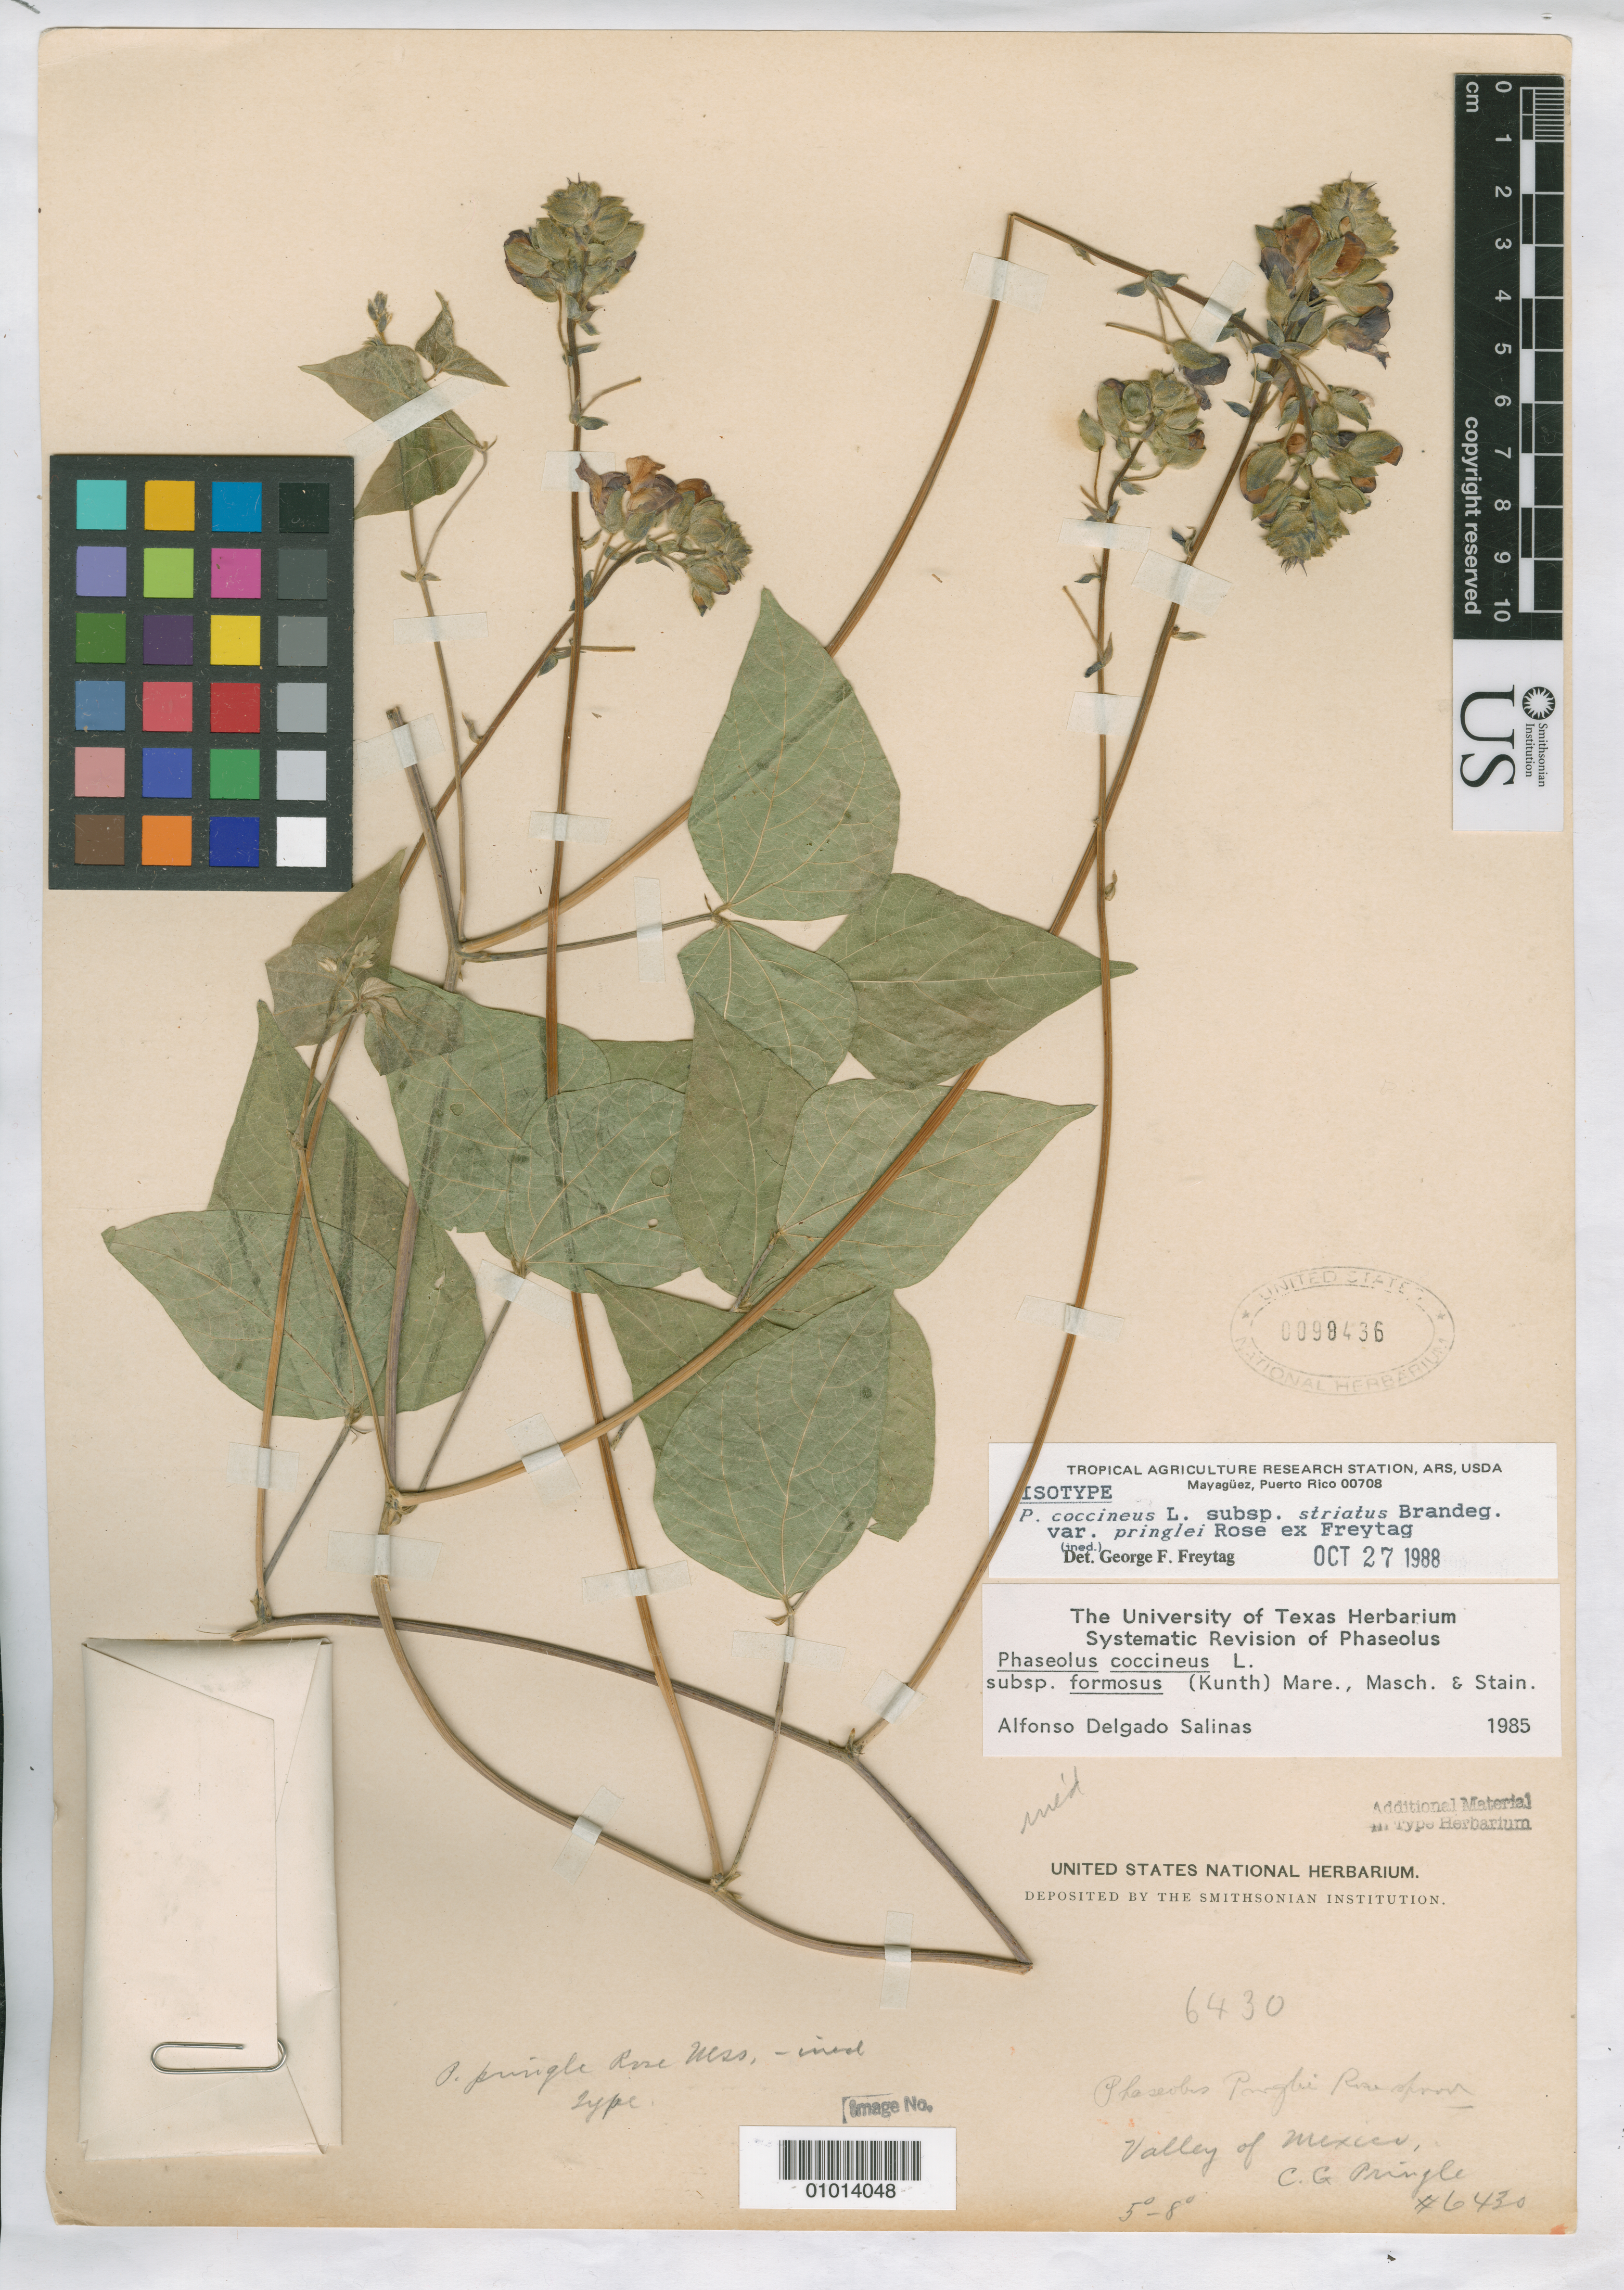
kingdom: Plantae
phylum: Tracheophyta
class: Magnoliopsida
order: Fabales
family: Fabaceae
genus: Phaseolus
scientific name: Phaseolus coccineus var. pringlei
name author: Rose ex Freytag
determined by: Freytag, G. F.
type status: Isotype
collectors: C. G. Pringle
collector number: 6430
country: Mexico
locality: Valley of Mexico.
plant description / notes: Full taxon name: Phaseolus coccineus subsp. striatus var. pringlei.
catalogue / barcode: US 98436